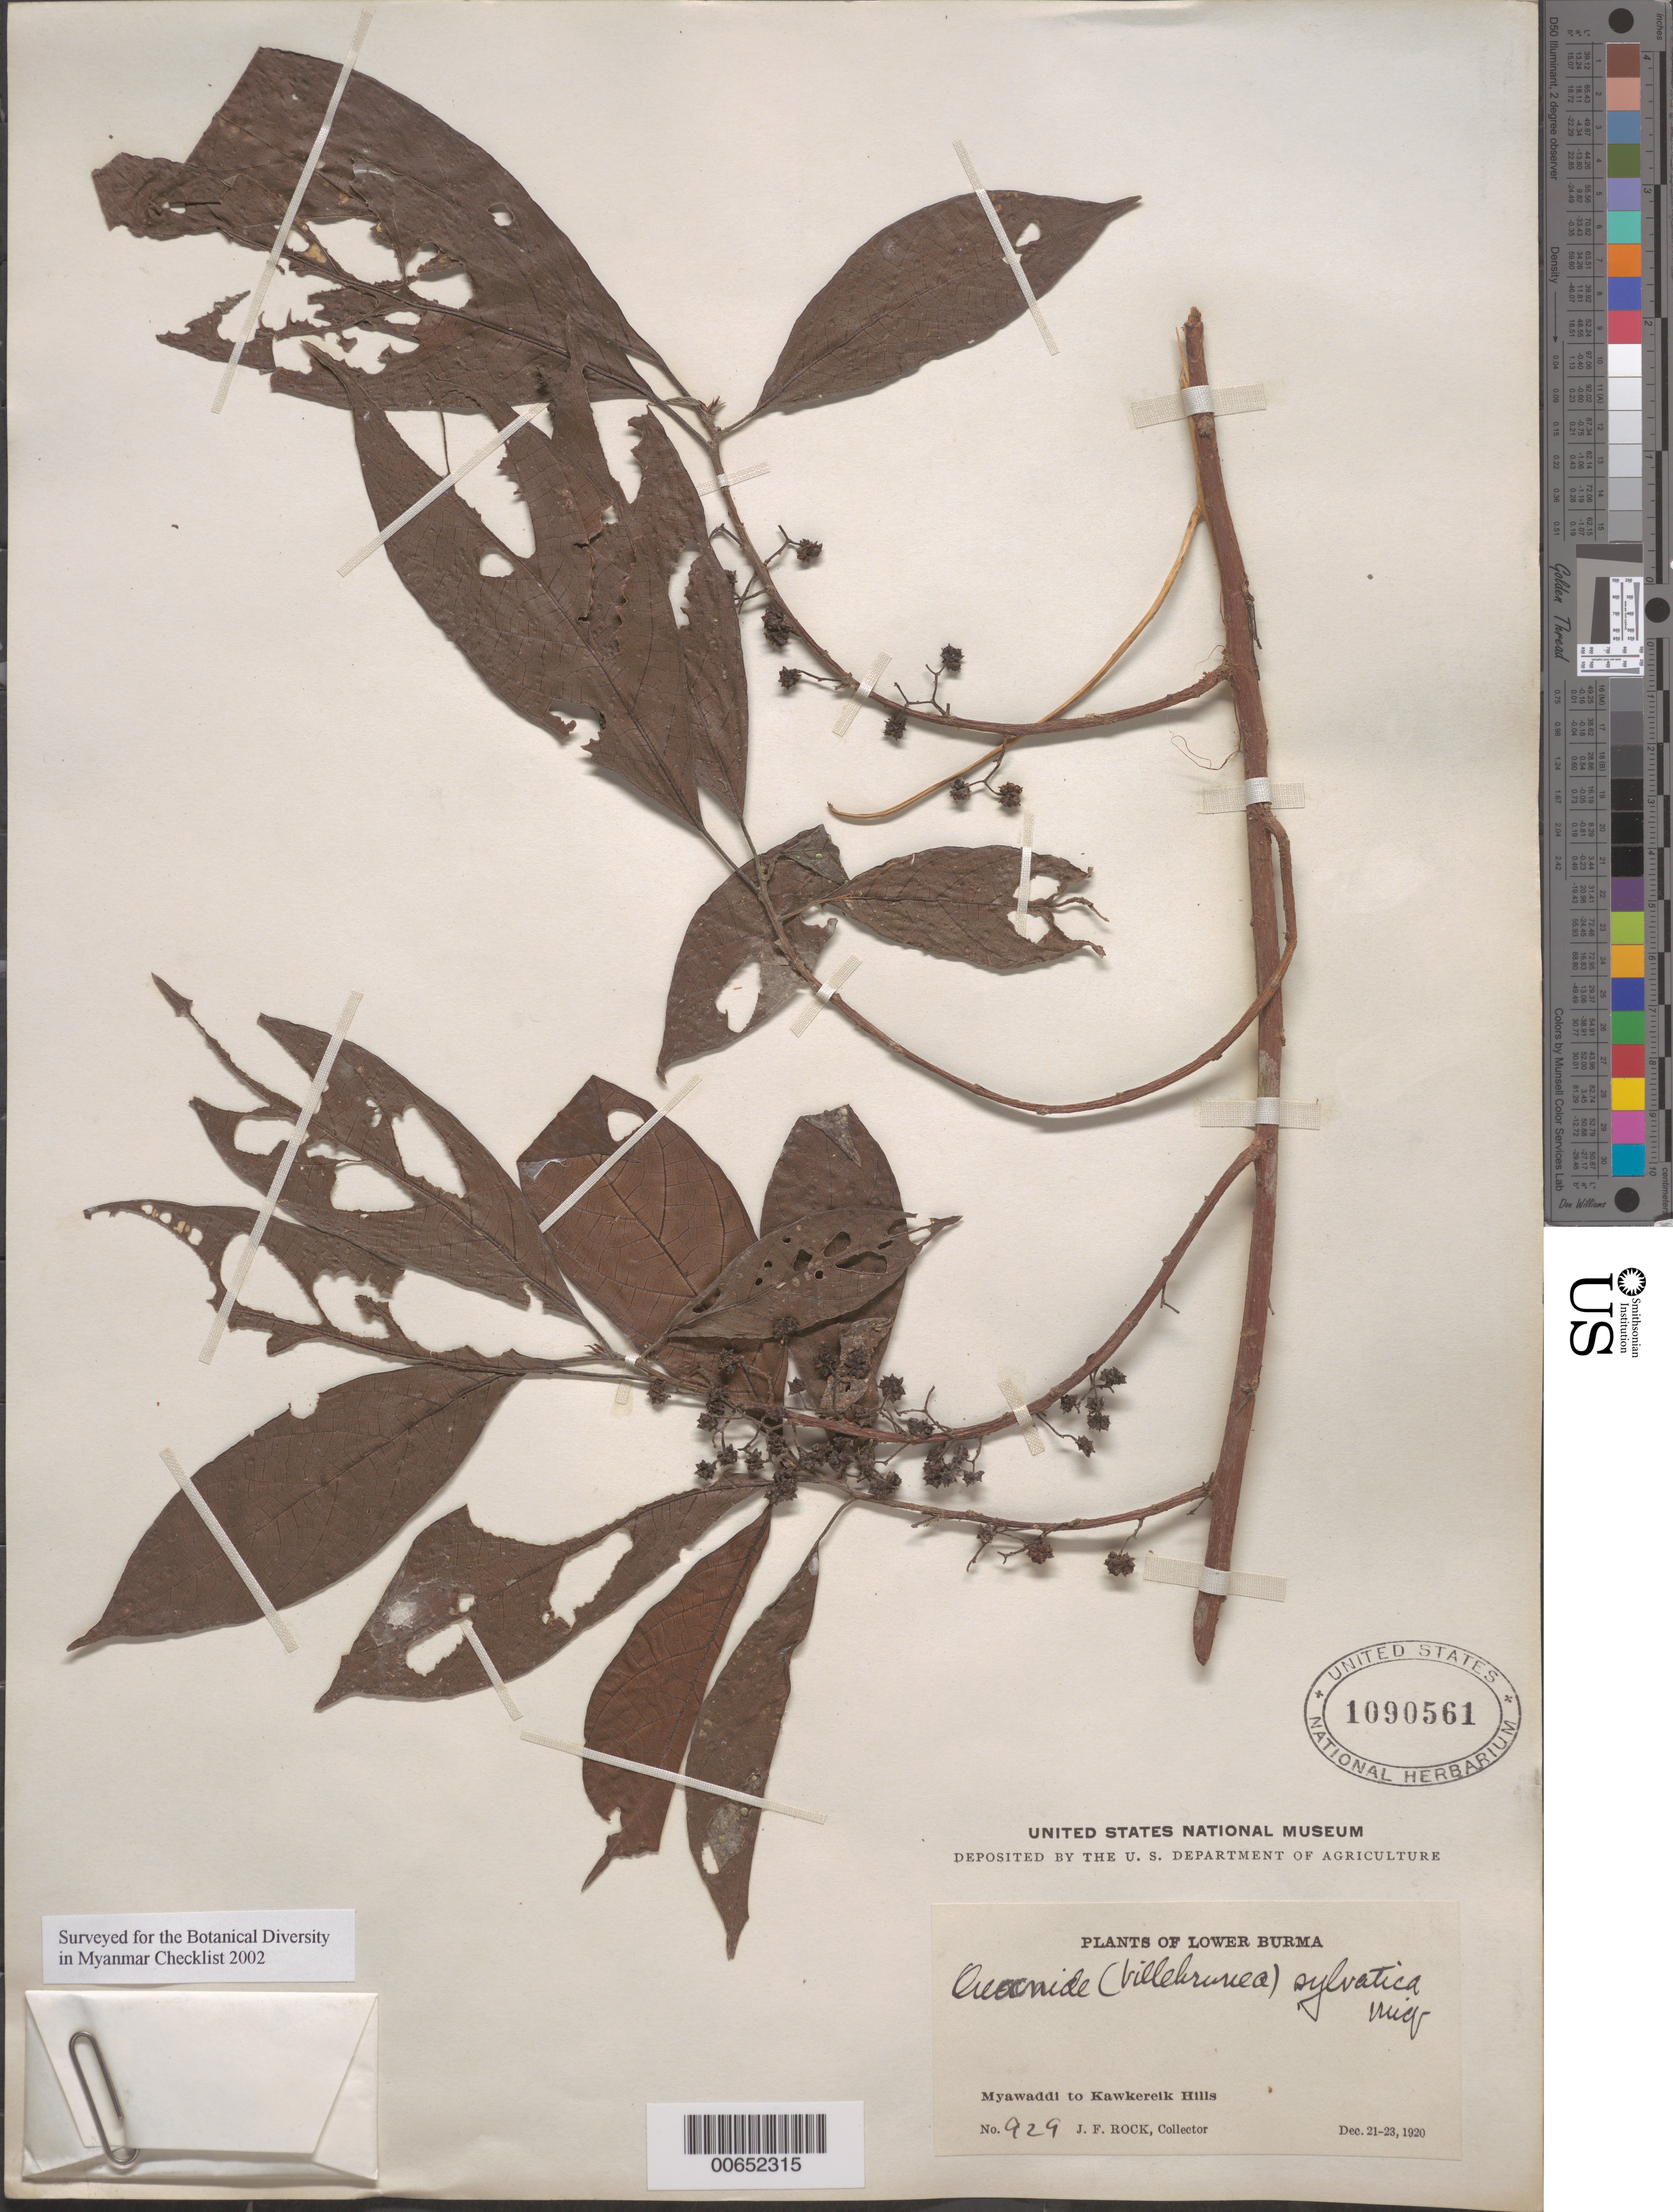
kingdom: Plantae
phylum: Tracheophyta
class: Magnoliopsida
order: Rosales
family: Urticaceae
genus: Oreocnide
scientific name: Oreocnide rubescens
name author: (Blume) Miq.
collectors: J. F. Rock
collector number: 929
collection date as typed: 21 Dec 1920 to 23 Dec 1920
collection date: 1920-12-21/1920-12-23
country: Myanmar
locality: Myawaddi to Kawkereik Hills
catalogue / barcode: US 1090561